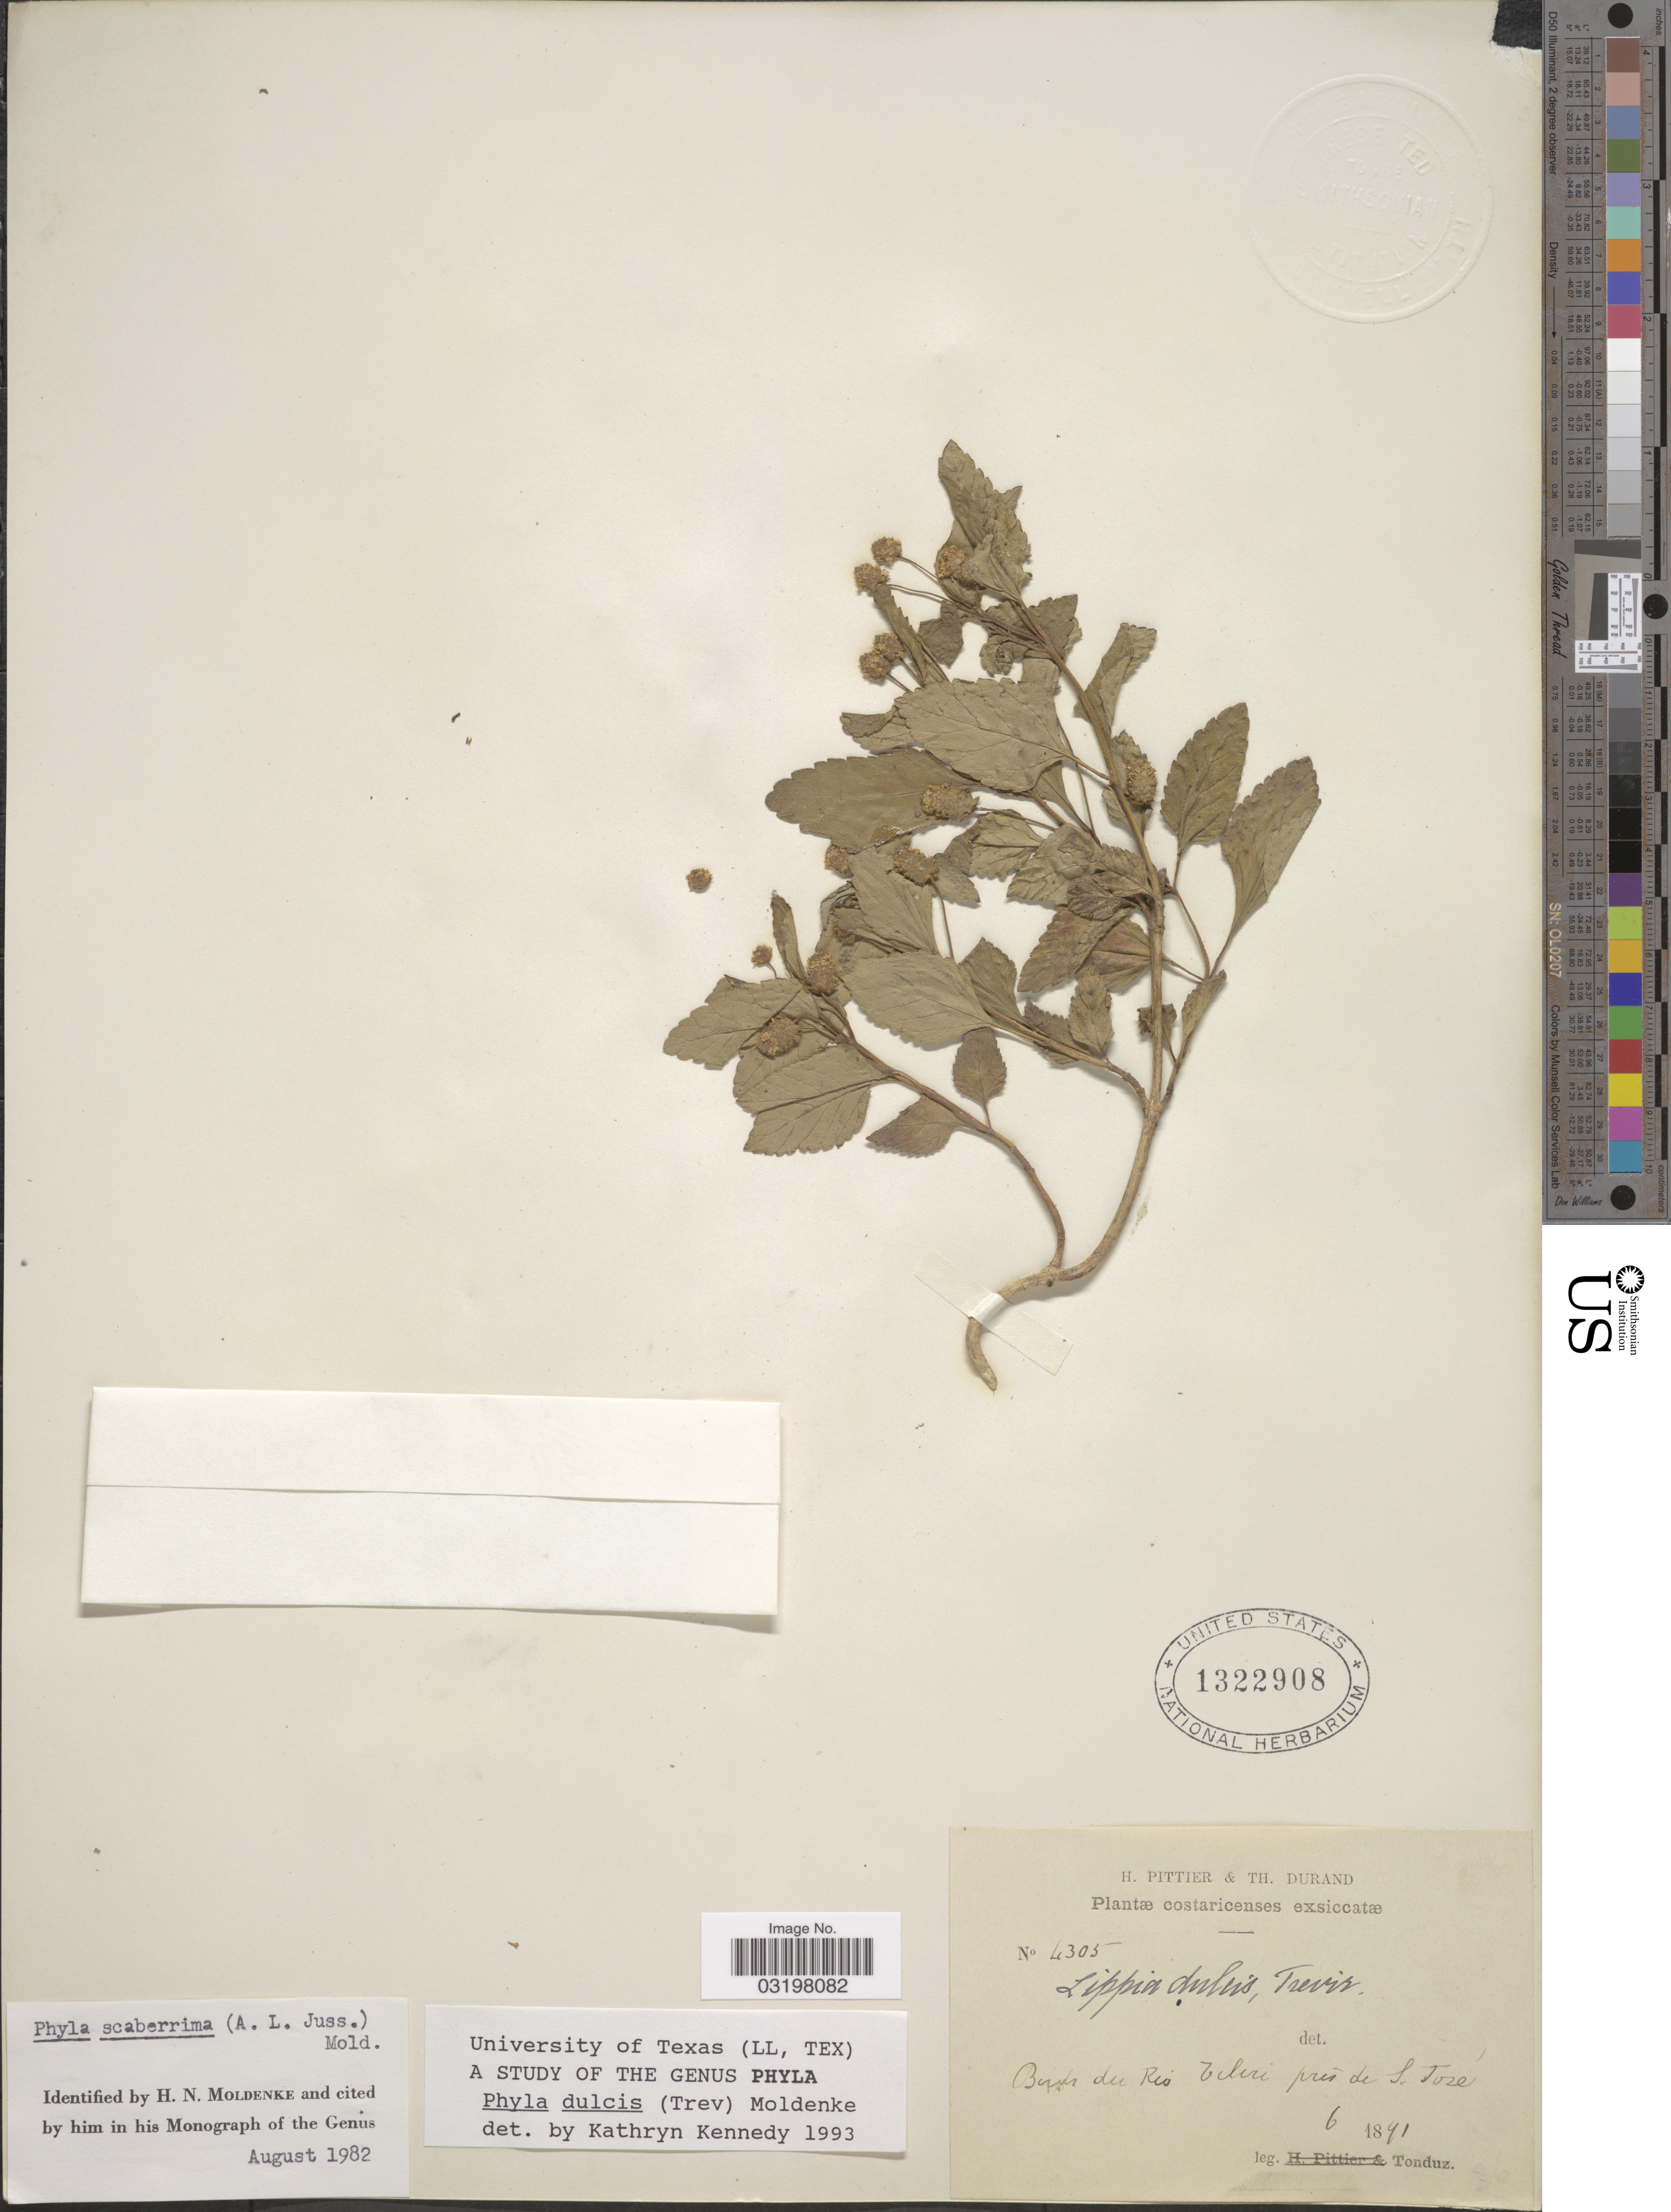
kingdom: Plantae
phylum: Tracheophyta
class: Magnoliopsida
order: Lamiales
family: Verbenaceae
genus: Lippia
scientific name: Lippia dulcis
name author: Trevis.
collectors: Tonduz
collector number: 4305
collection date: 1891-06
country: Costa Rica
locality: Bords du Rio Telire prés de S. José.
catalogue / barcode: US 1322908